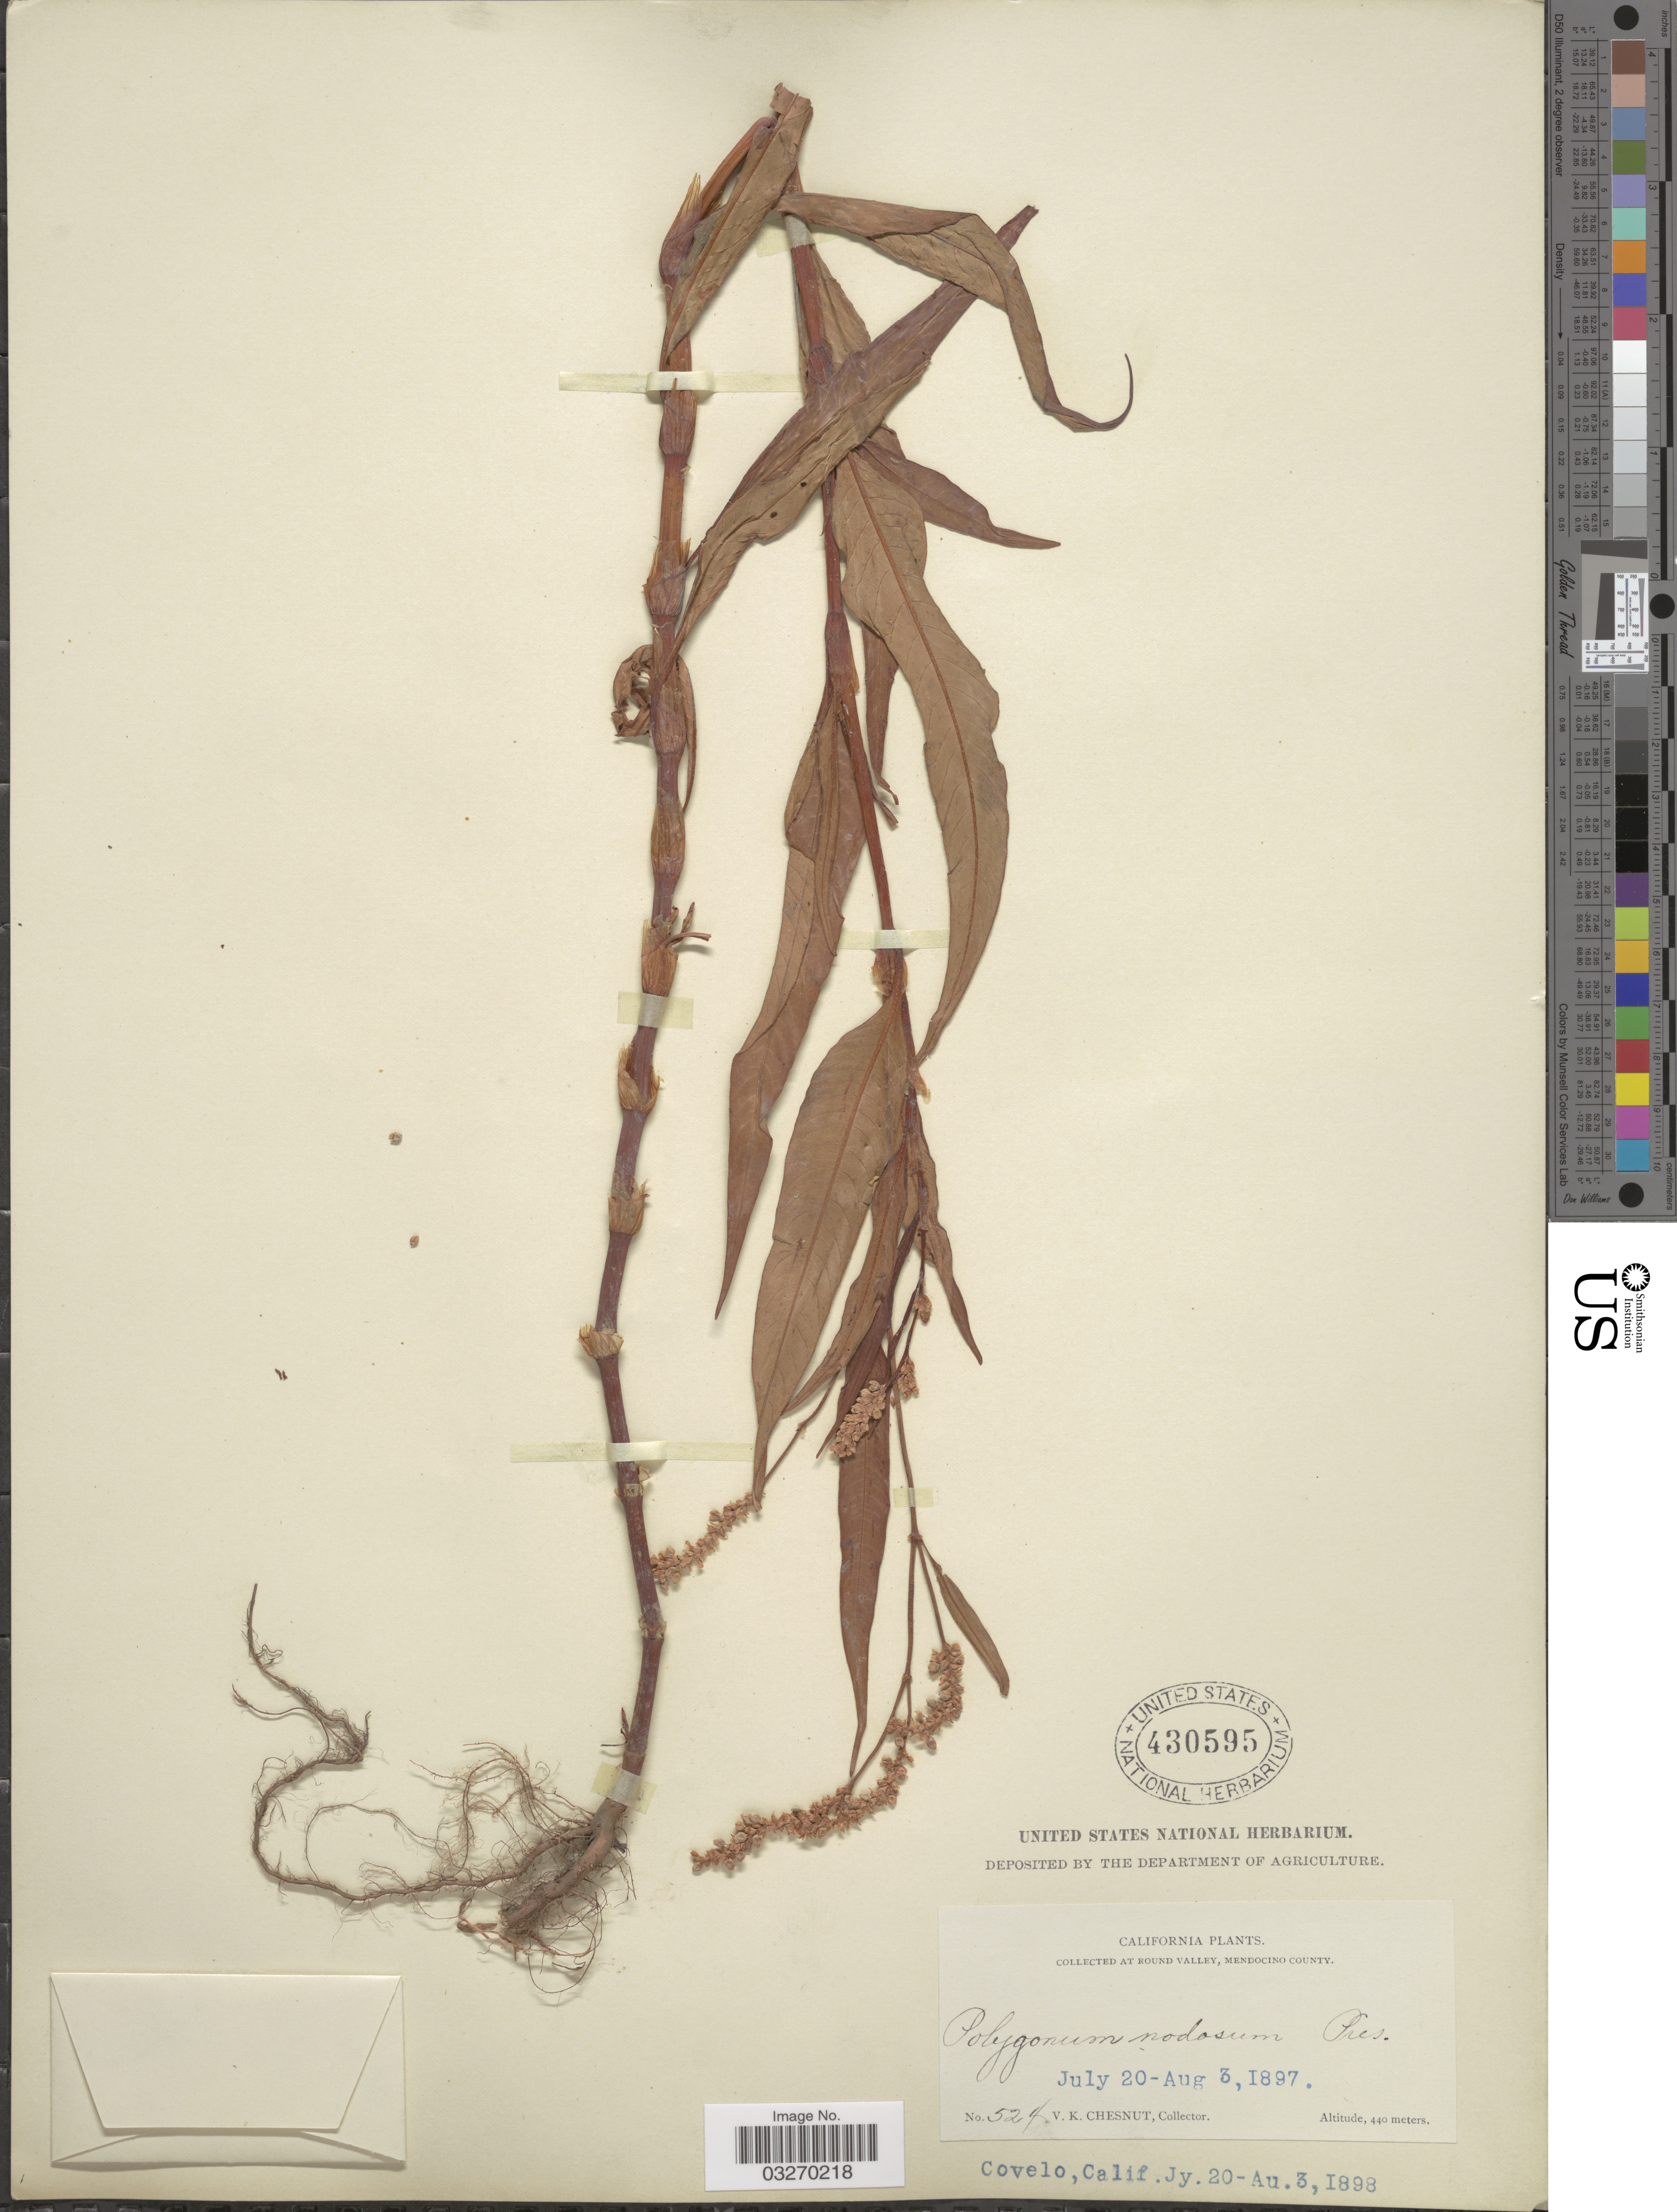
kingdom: Plantae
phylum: Tracheophyta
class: Magnoliopsida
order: Caryophyllales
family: Polygonaceae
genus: Persicaria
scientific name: Persicaria lapathifolia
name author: (L.) Delarbre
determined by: Atha, D. E.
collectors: V. Chesnut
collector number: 524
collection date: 1897-07-20/1897-08-03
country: United States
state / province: California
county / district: Mendocino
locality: At Round Valley, Mendocino County. Covelo.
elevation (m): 440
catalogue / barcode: US 430595